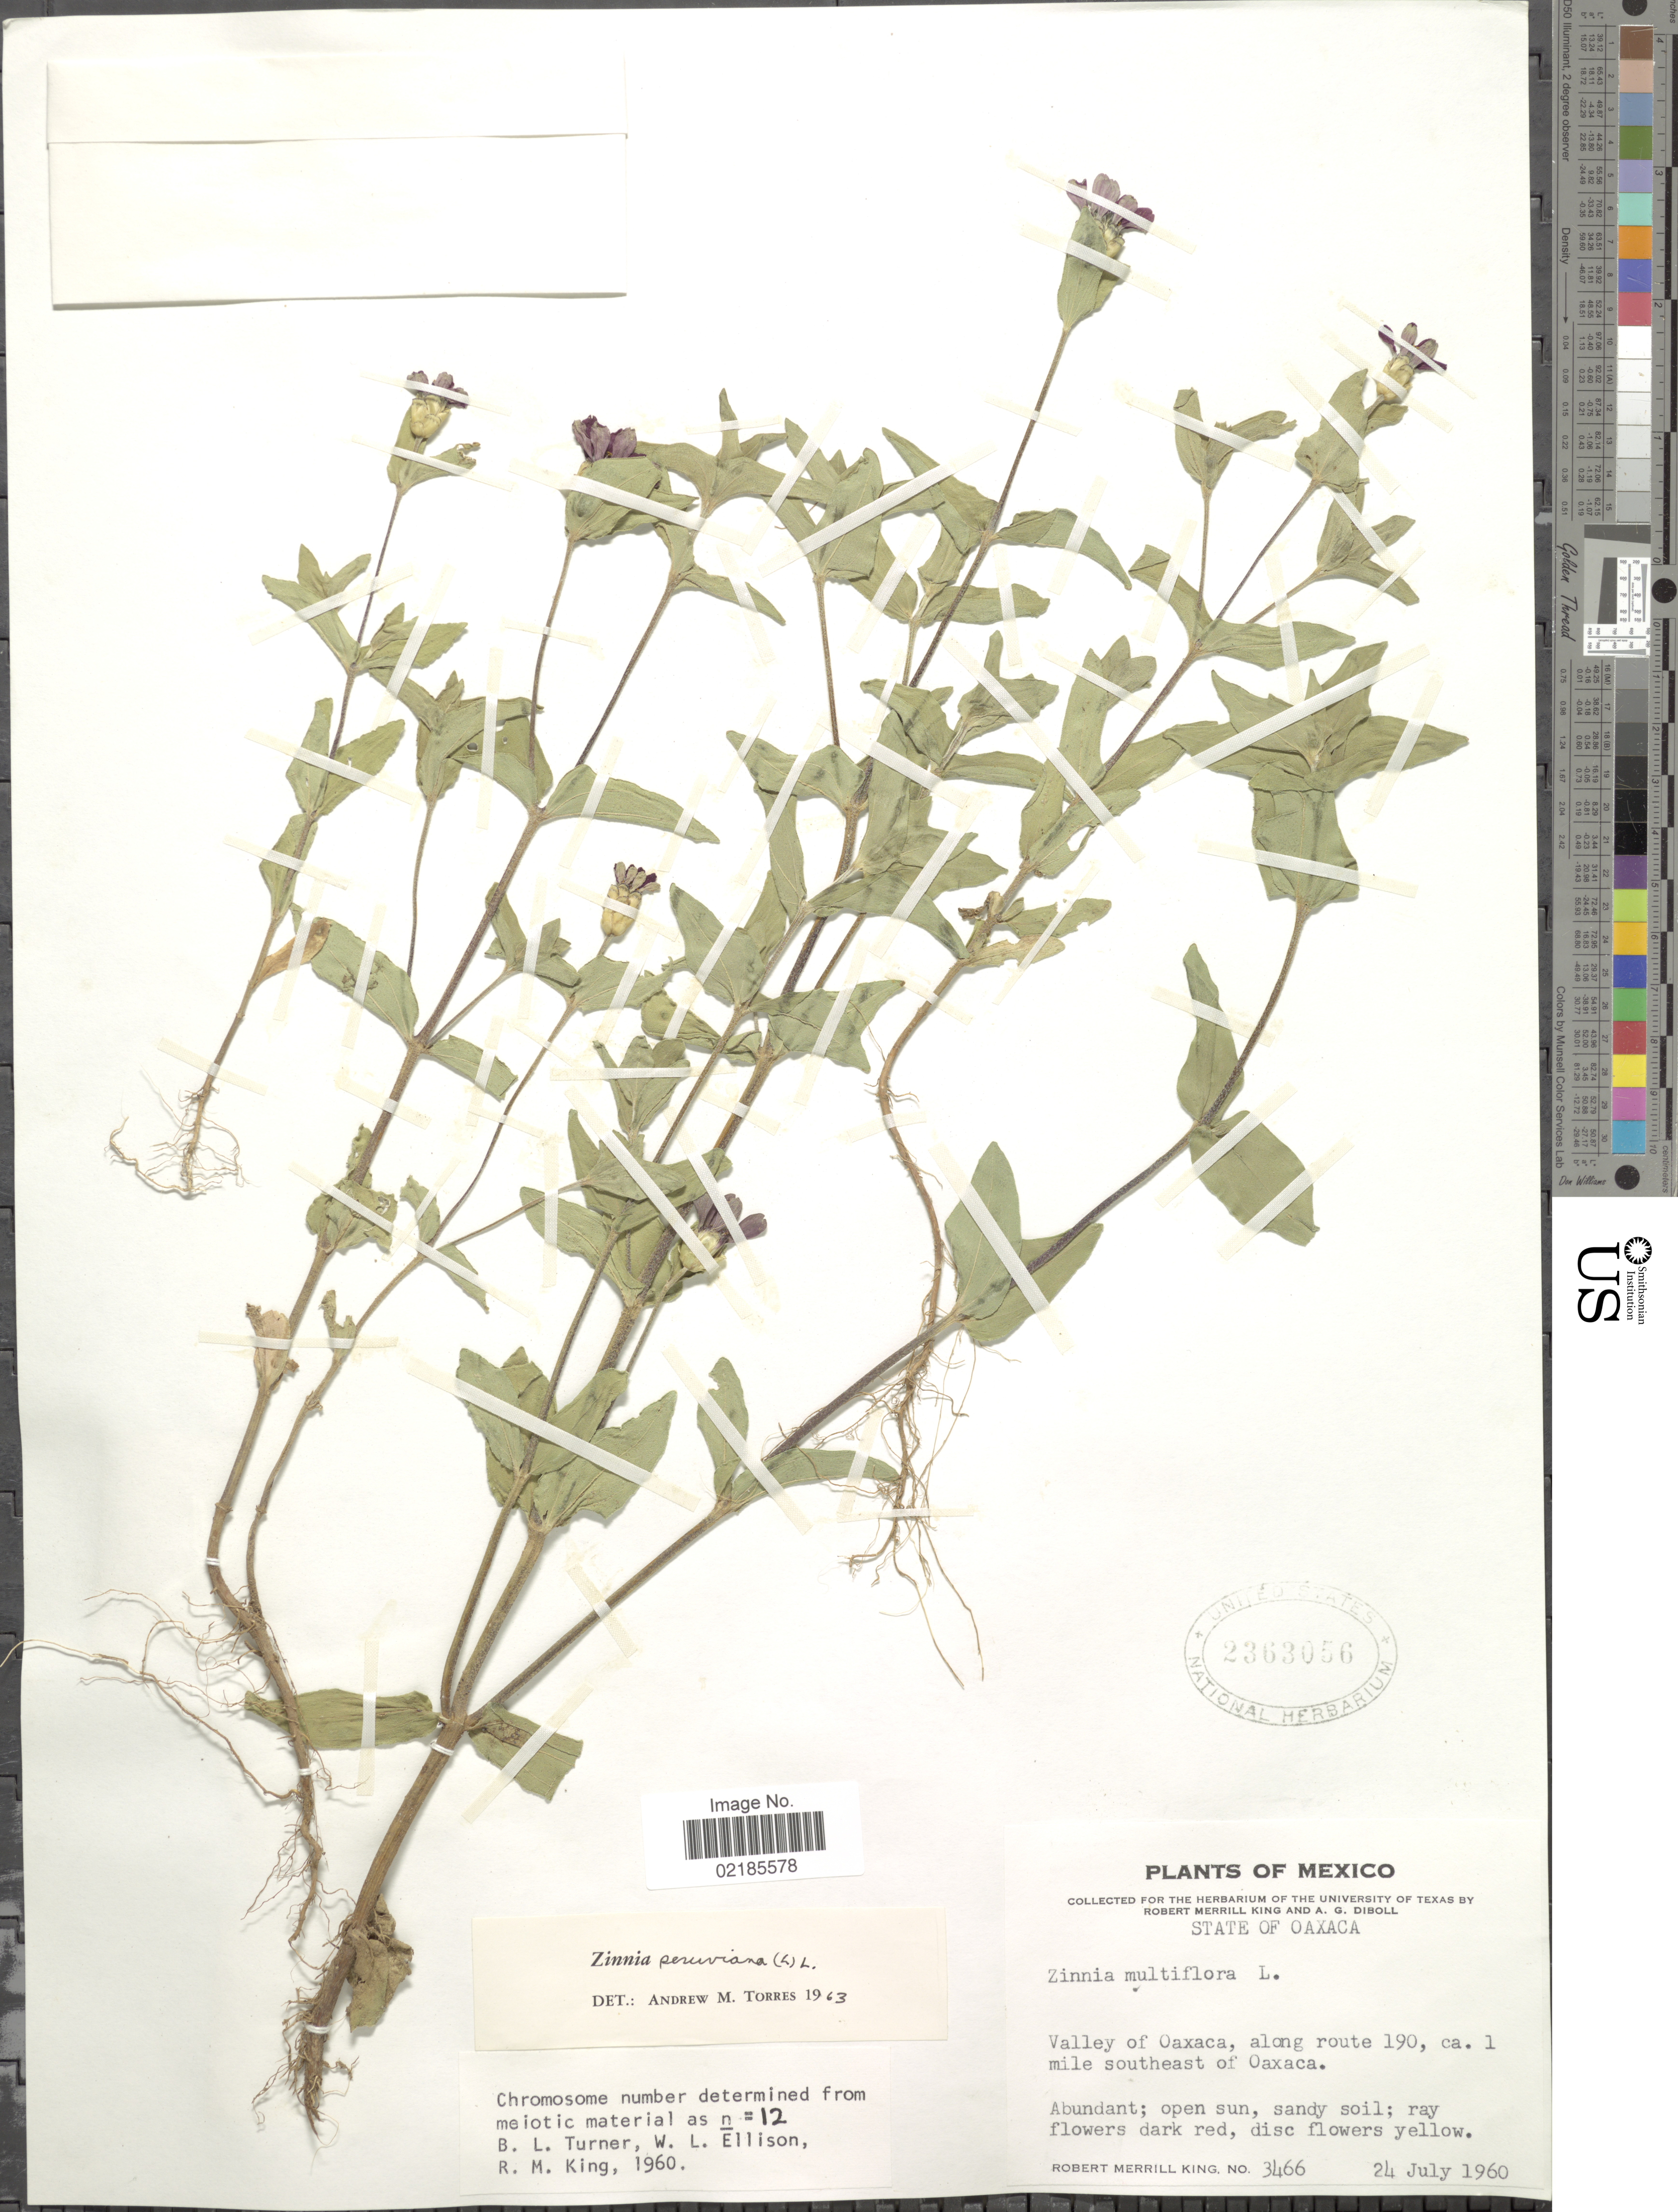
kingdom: Plantae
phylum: Tracheophyta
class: Magnoliopsida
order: Asterales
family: Asteraceae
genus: Zinnia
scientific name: Zinnia peruviana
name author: (L.) L.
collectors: R. M. King & A. Diboll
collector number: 3466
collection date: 1960-07-24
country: Mexico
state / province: Oaxaca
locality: Valley of Oaxaca, along route 190, ca 1 mile southeast of Oaxaca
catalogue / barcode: US 2363056